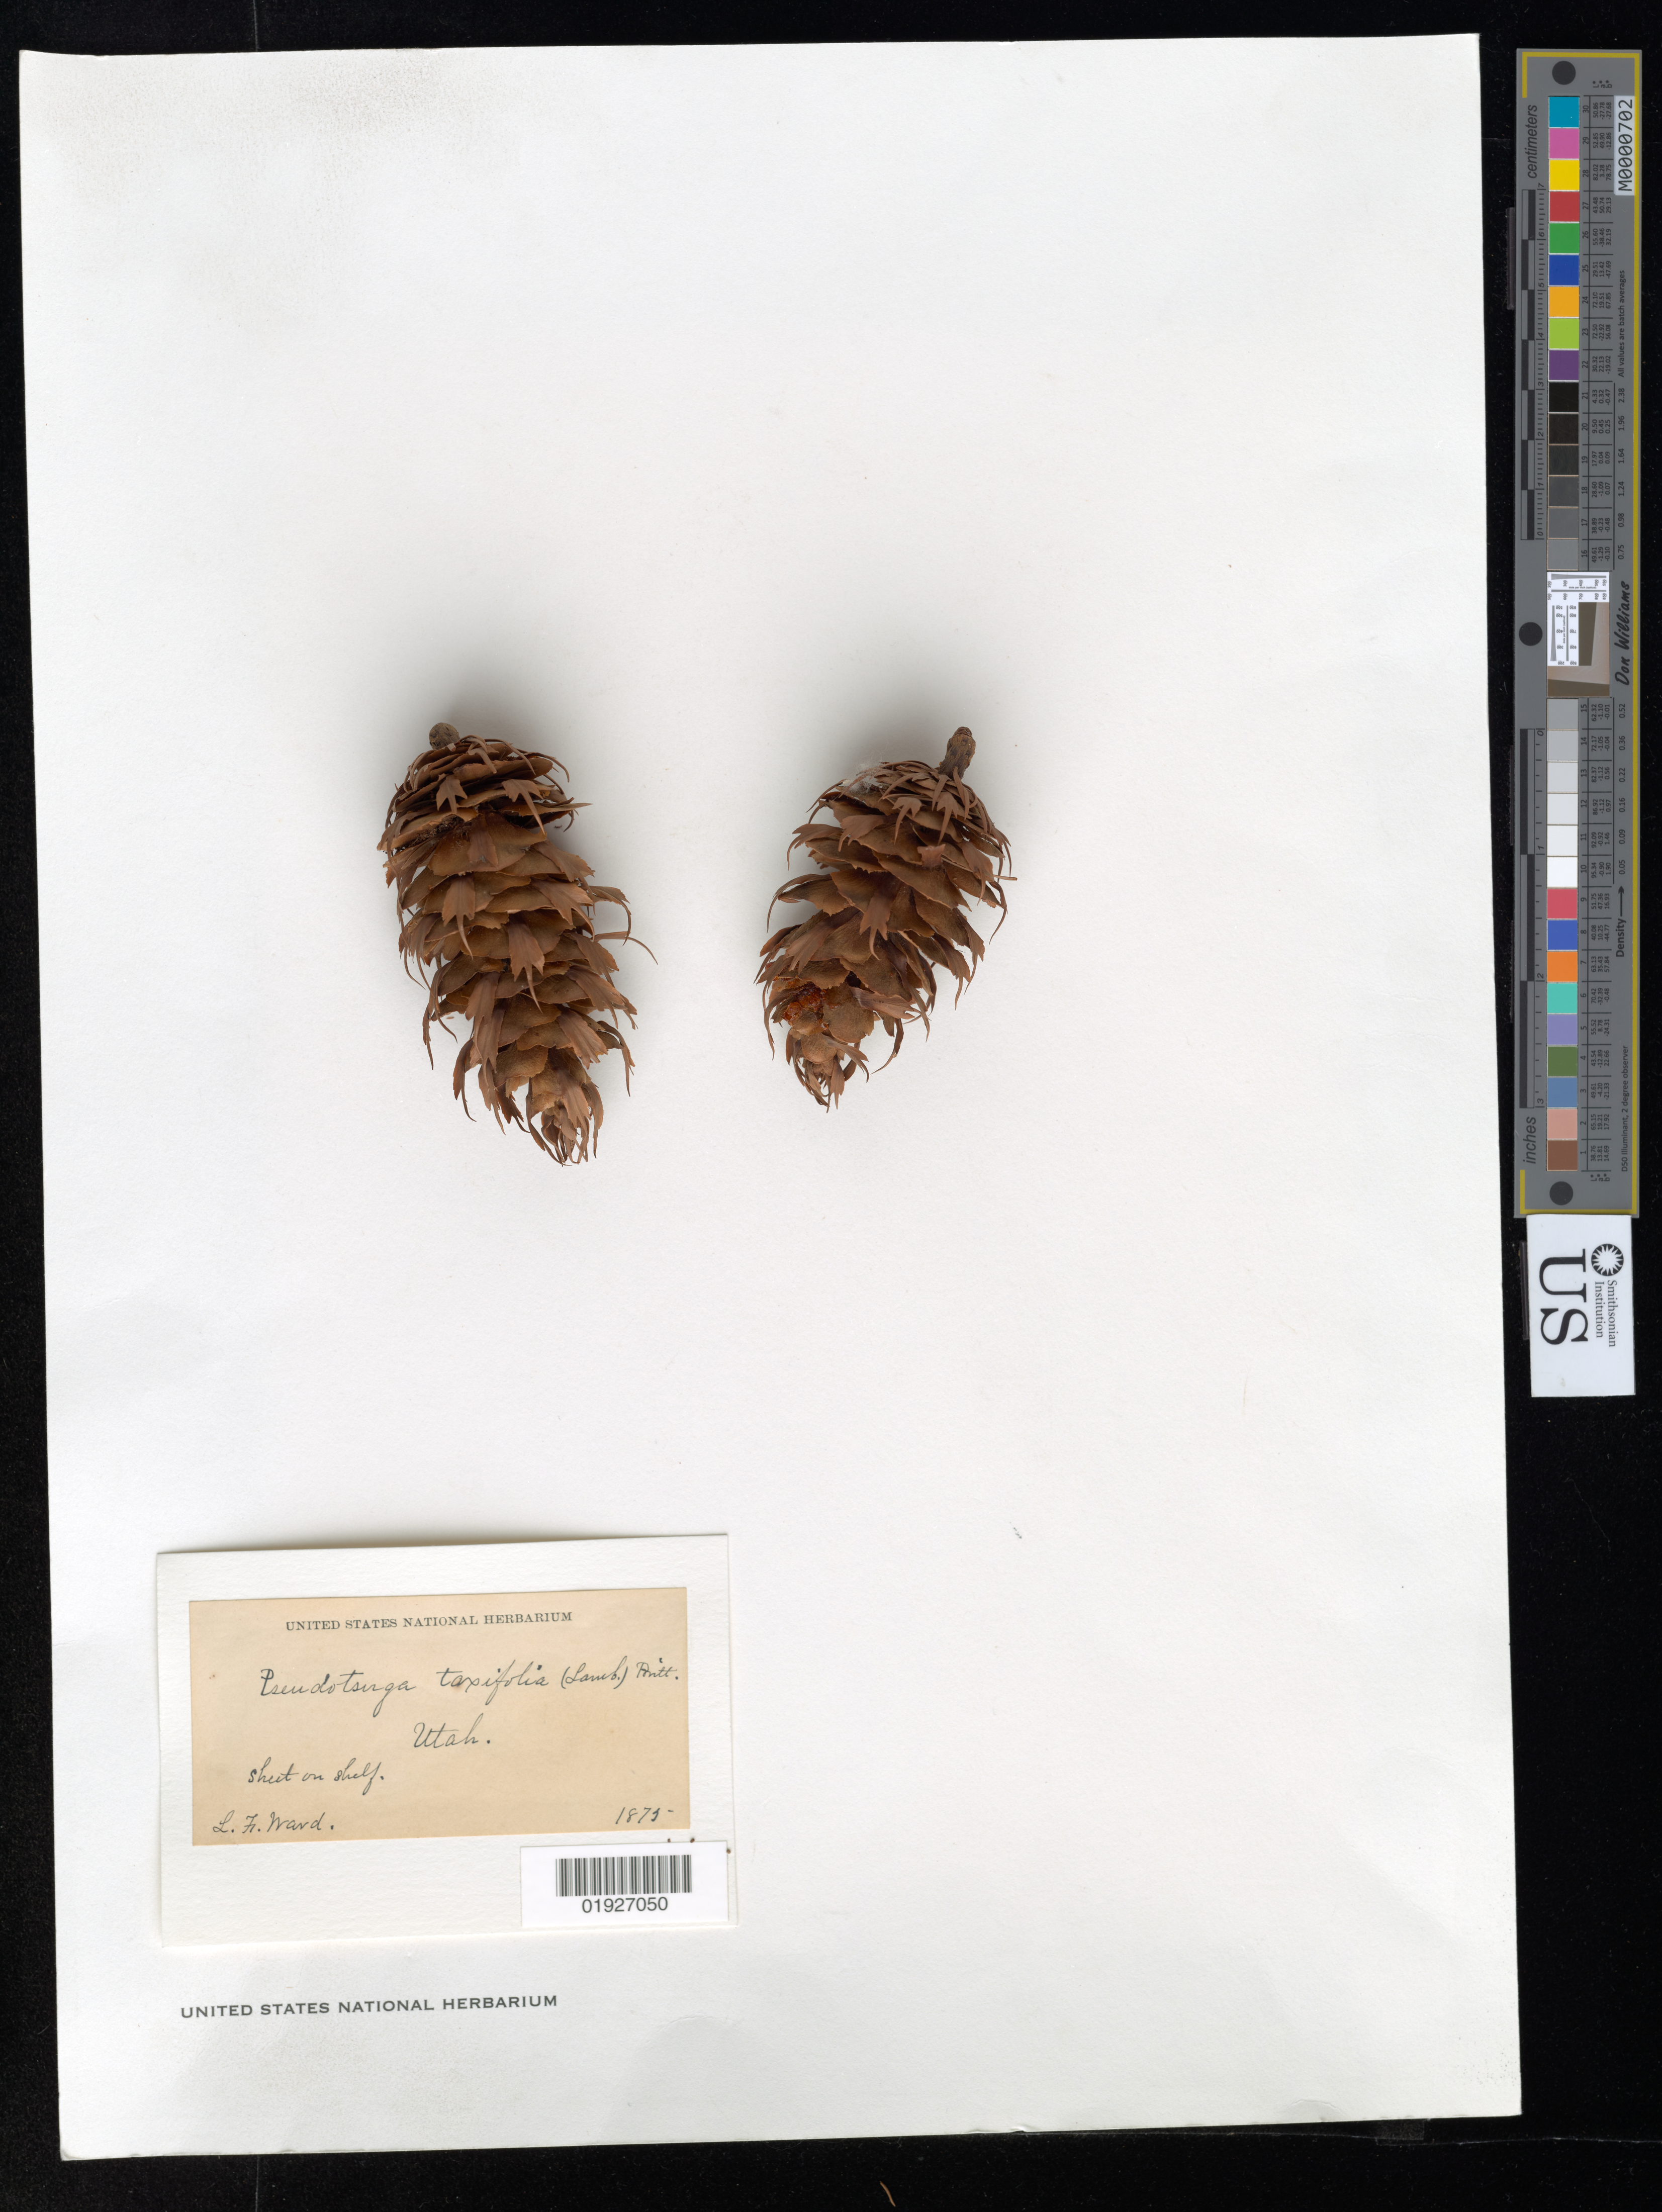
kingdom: Plantae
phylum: Tracheophyta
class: Pinopsida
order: Pinales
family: Pinaceae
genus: Pseudotsuga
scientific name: Pseudotsuga taxifolia var. glauca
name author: Sudw.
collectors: L. H. Ward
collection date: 1875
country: United States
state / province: Utah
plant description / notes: "Sheet on shelf."